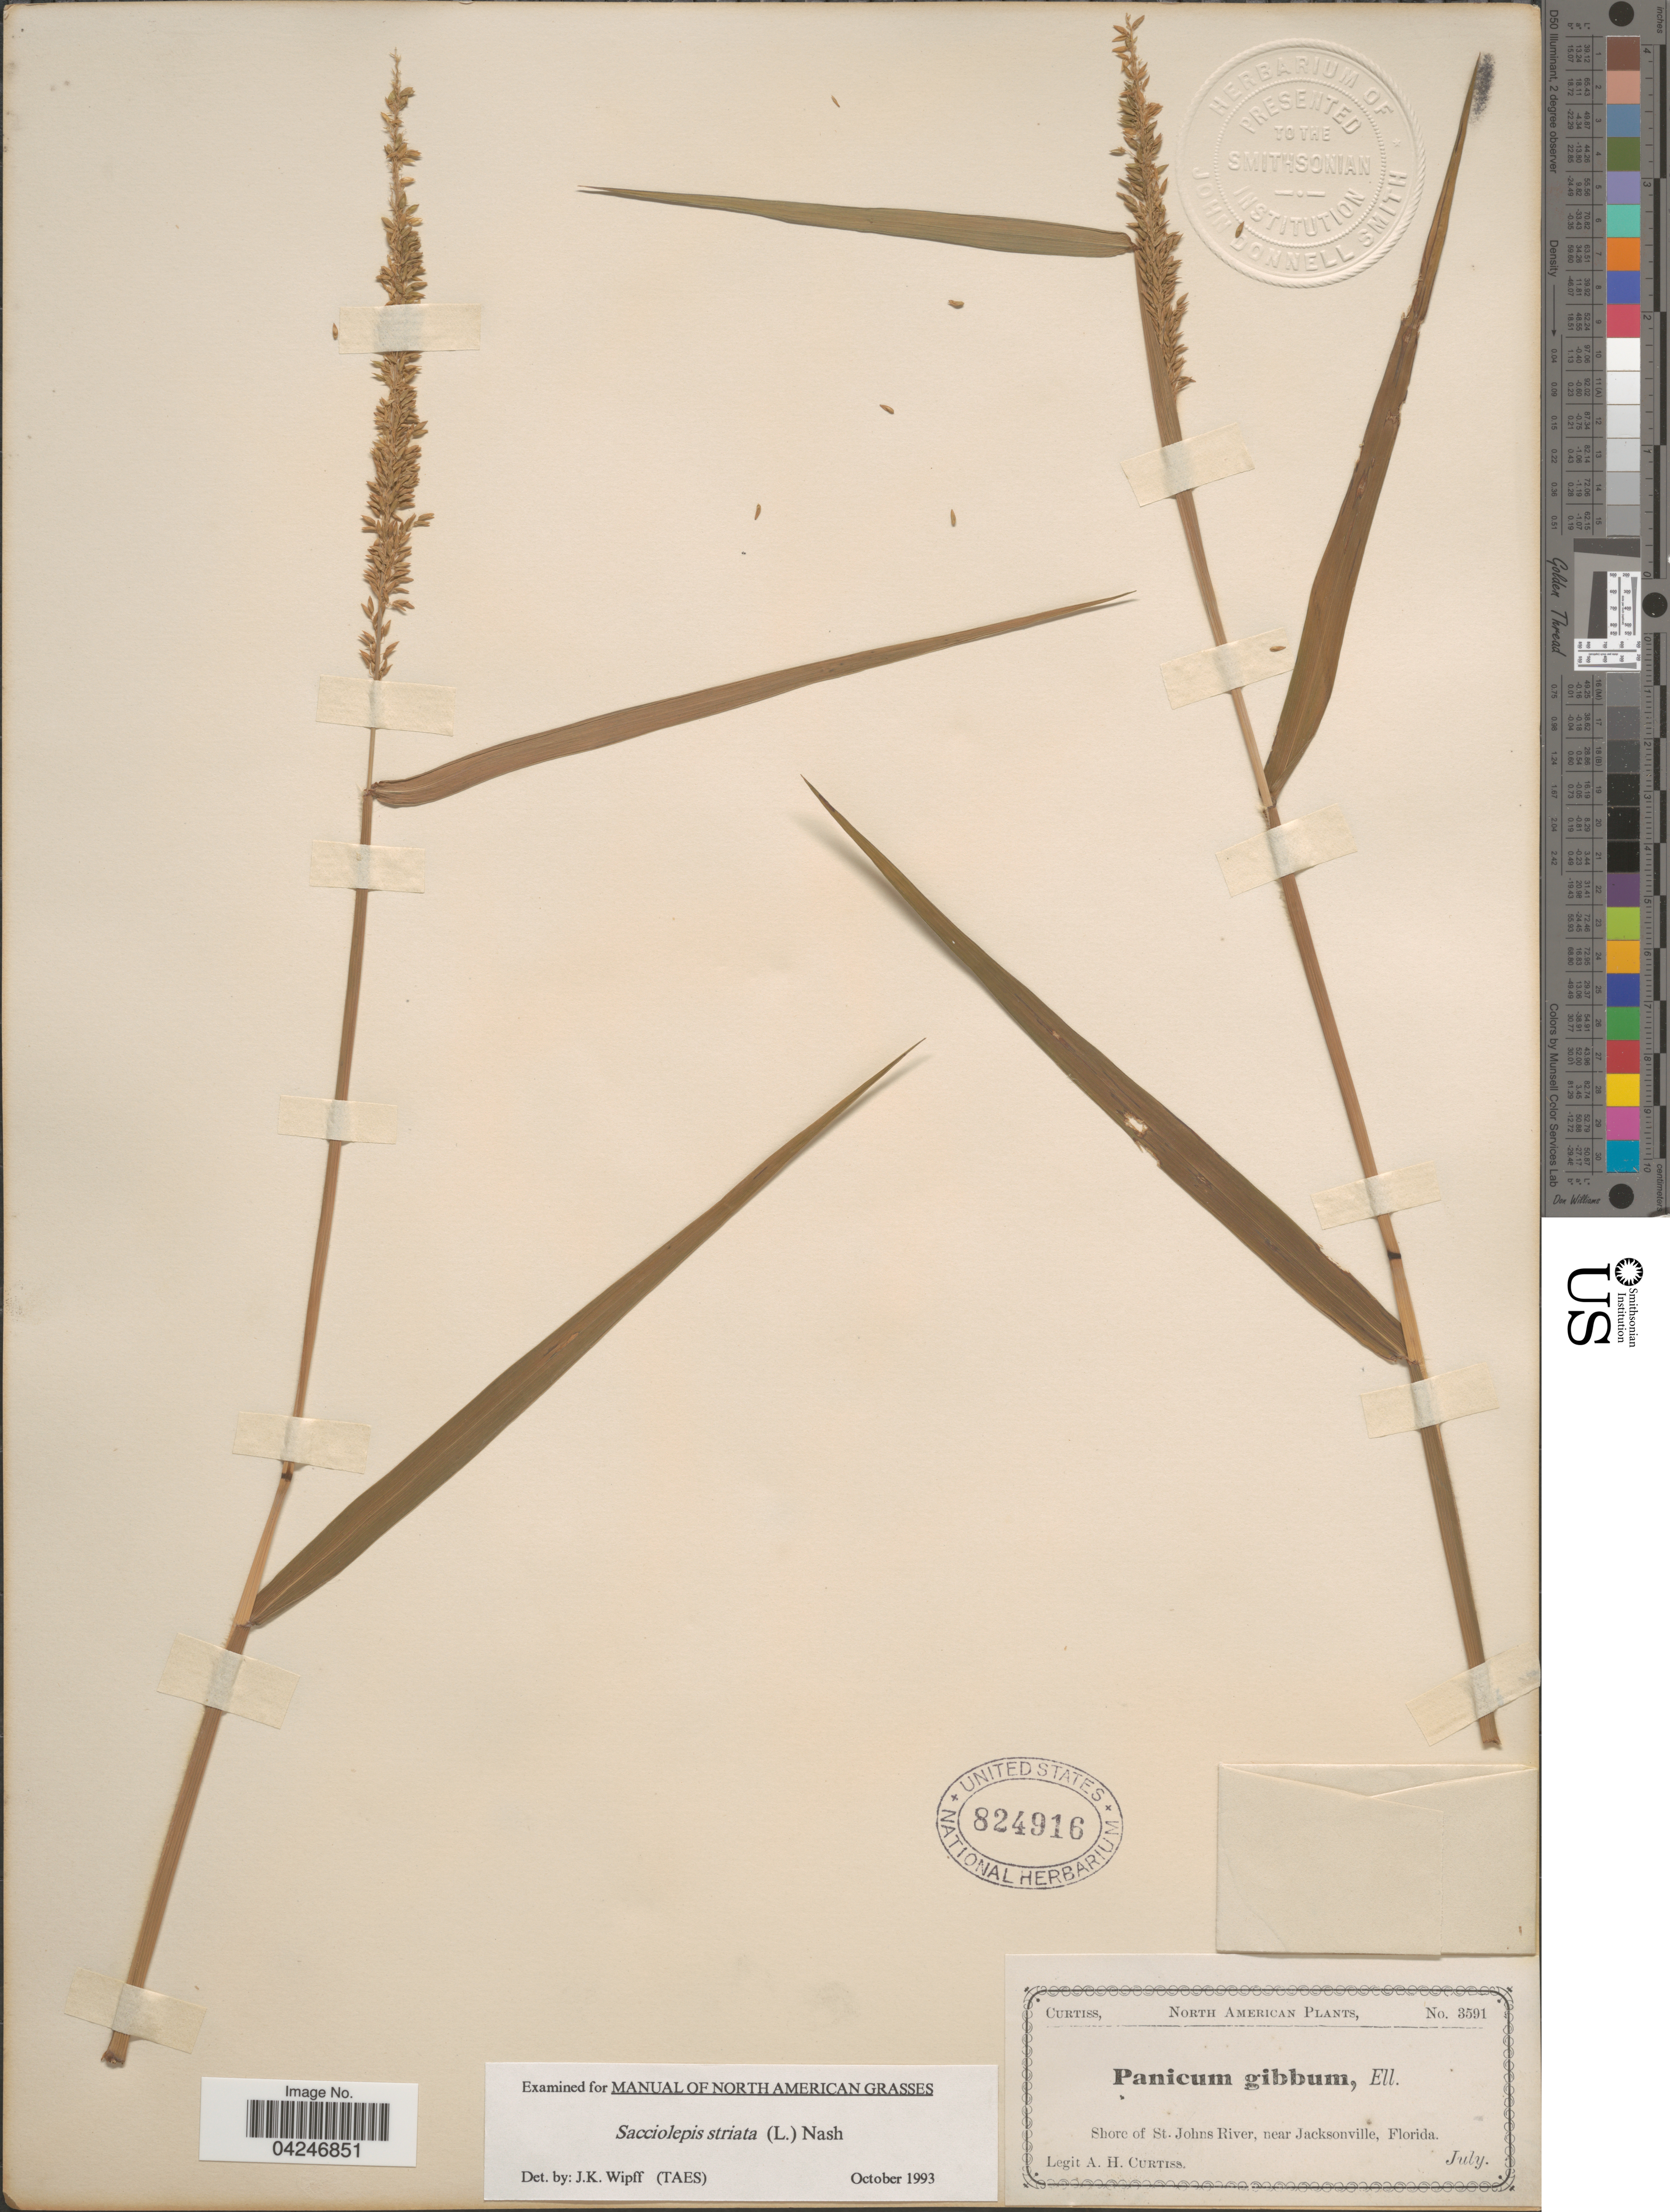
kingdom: Plantae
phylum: Tracheophyta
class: Liliopsida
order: Poales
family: Poaceae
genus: Sacciolepis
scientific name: Sacciolepis striata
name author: (L.) Nash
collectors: A. H. Curtiss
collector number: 3591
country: United States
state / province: Florida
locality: Shore of St. Johns River, near Jacksonville.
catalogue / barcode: US 824916